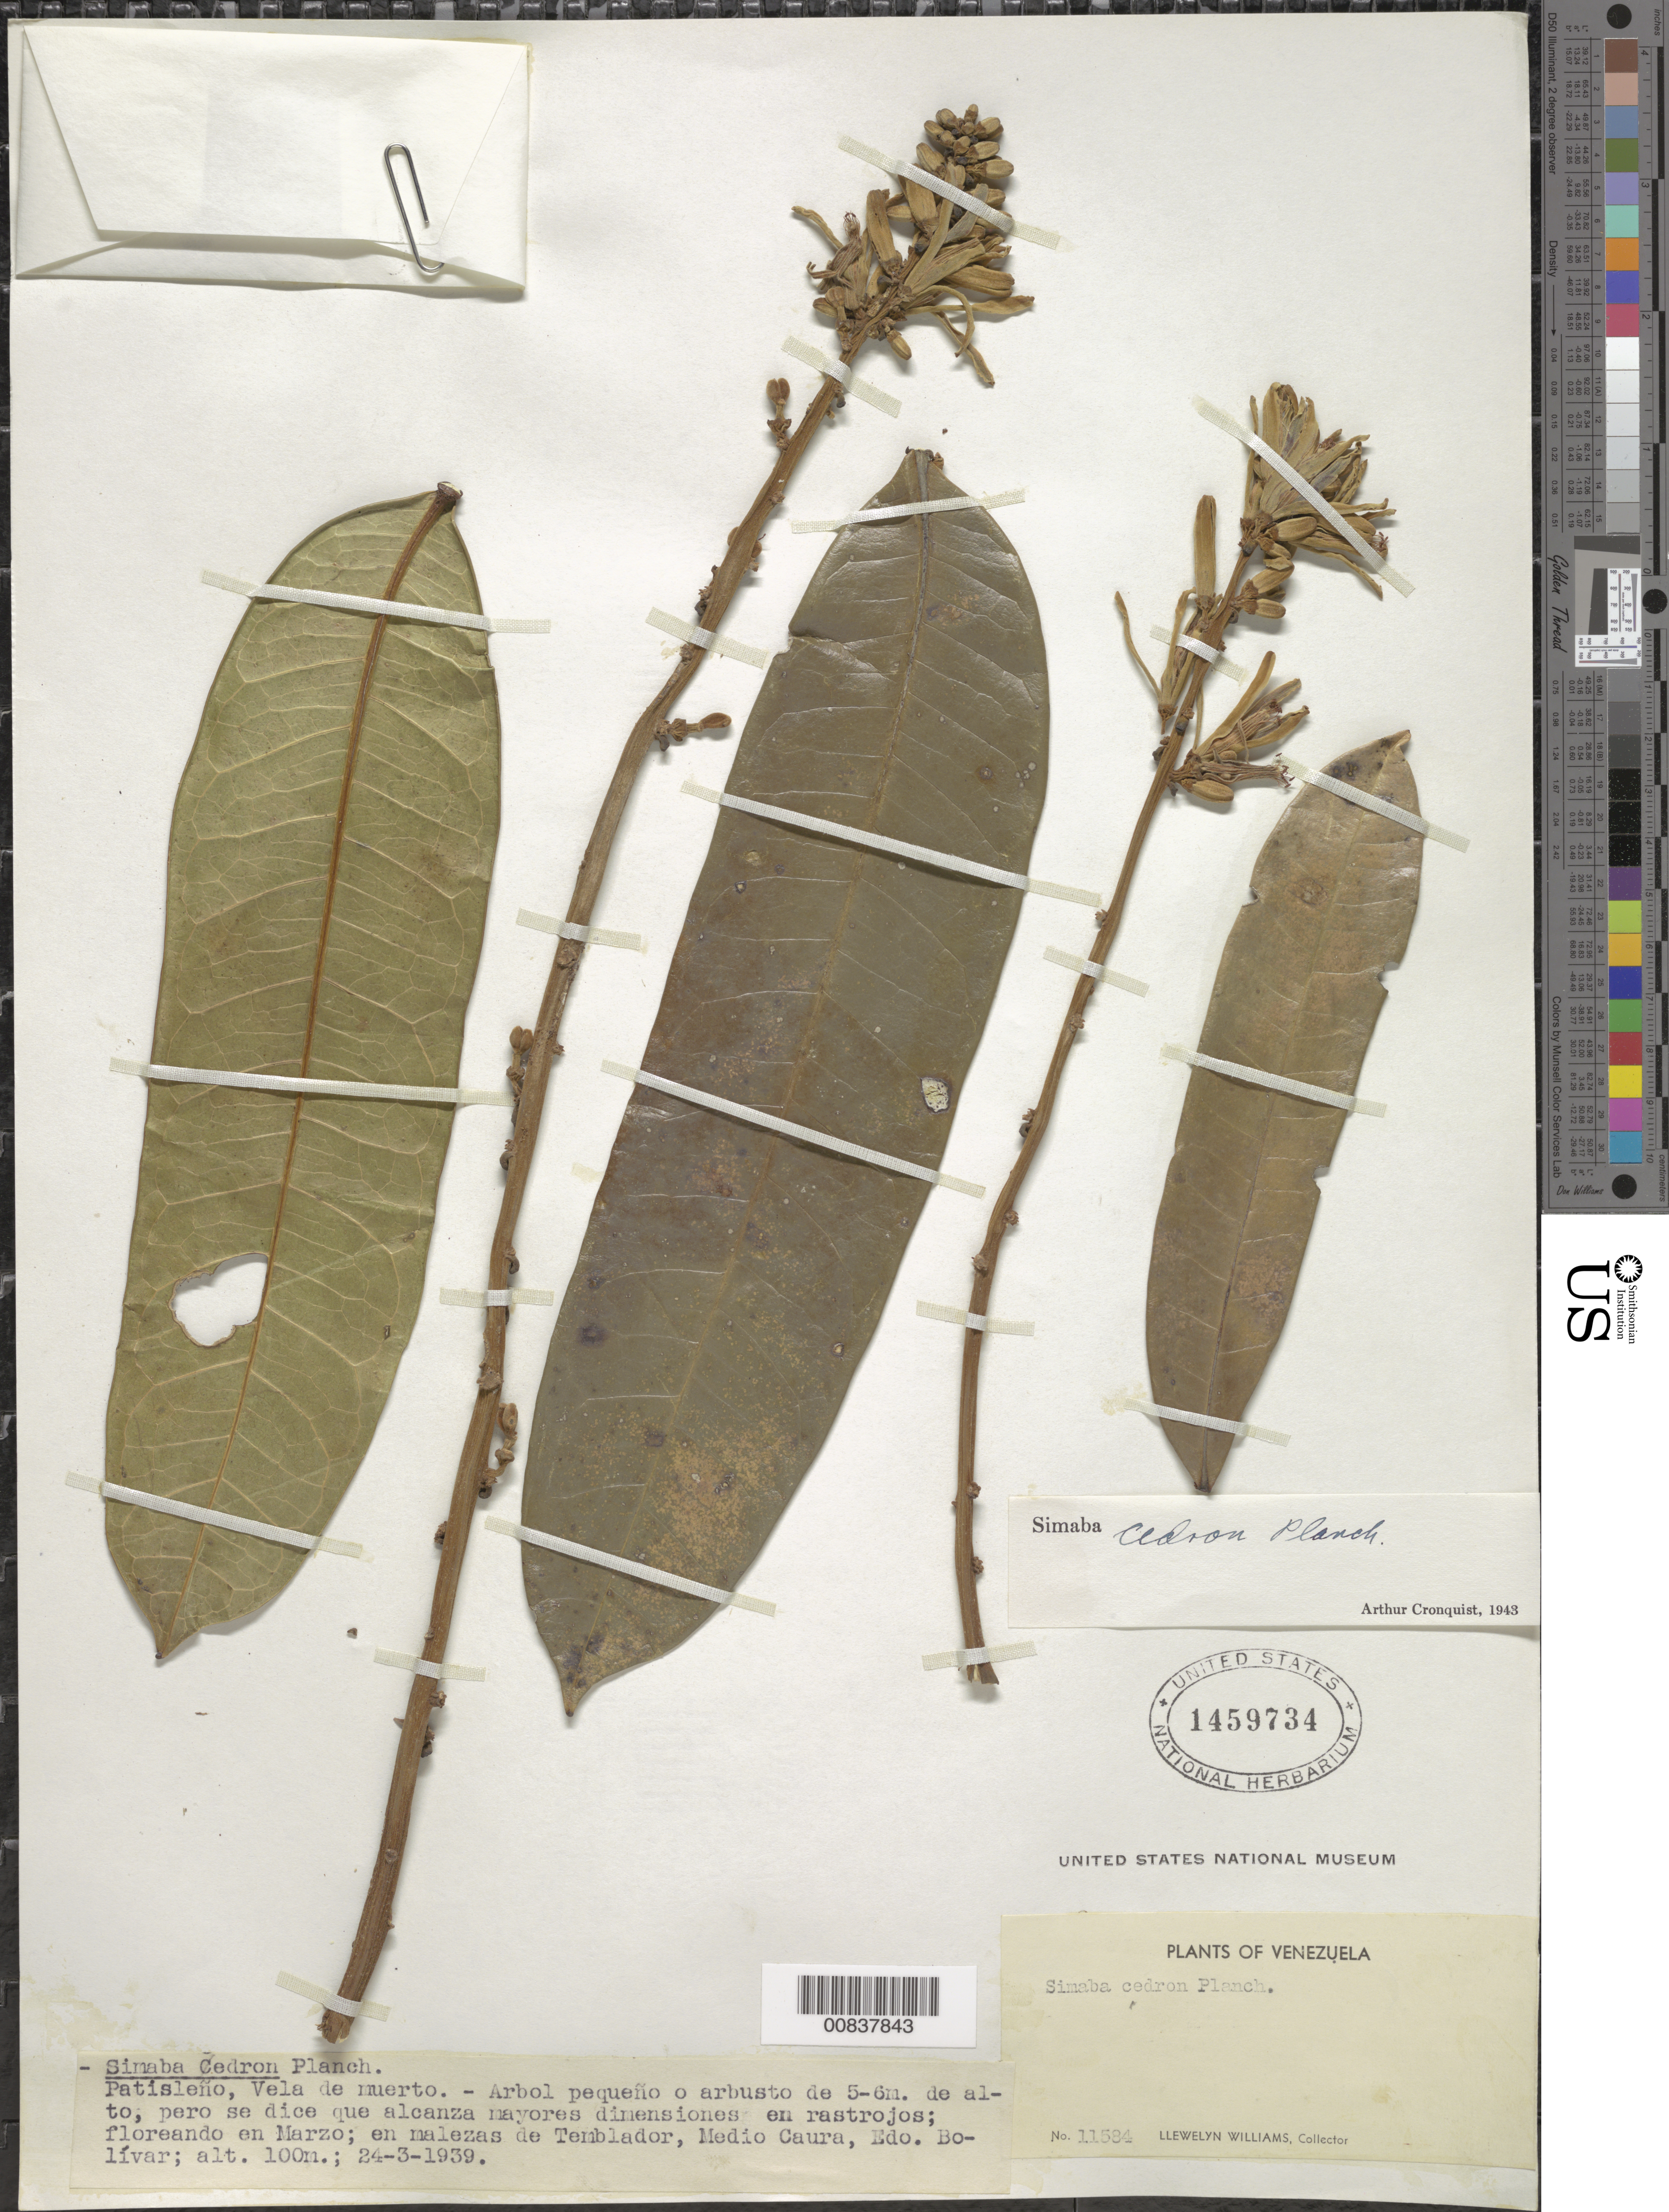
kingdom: Plantae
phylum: Tracheophyta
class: Magnoliopsida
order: Sapindales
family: Simaroubaceae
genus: Homalolepis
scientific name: Homalolepis cedron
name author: (Planch.) Devecchi & Pirani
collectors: Ll. Williams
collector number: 11584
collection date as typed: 24-Mar-39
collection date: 1939-03-24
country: Venezuela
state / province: Bolívar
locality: Temblador, Medio Caura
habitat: Malezas de Temblador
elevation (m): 100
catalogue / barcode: US 1459734